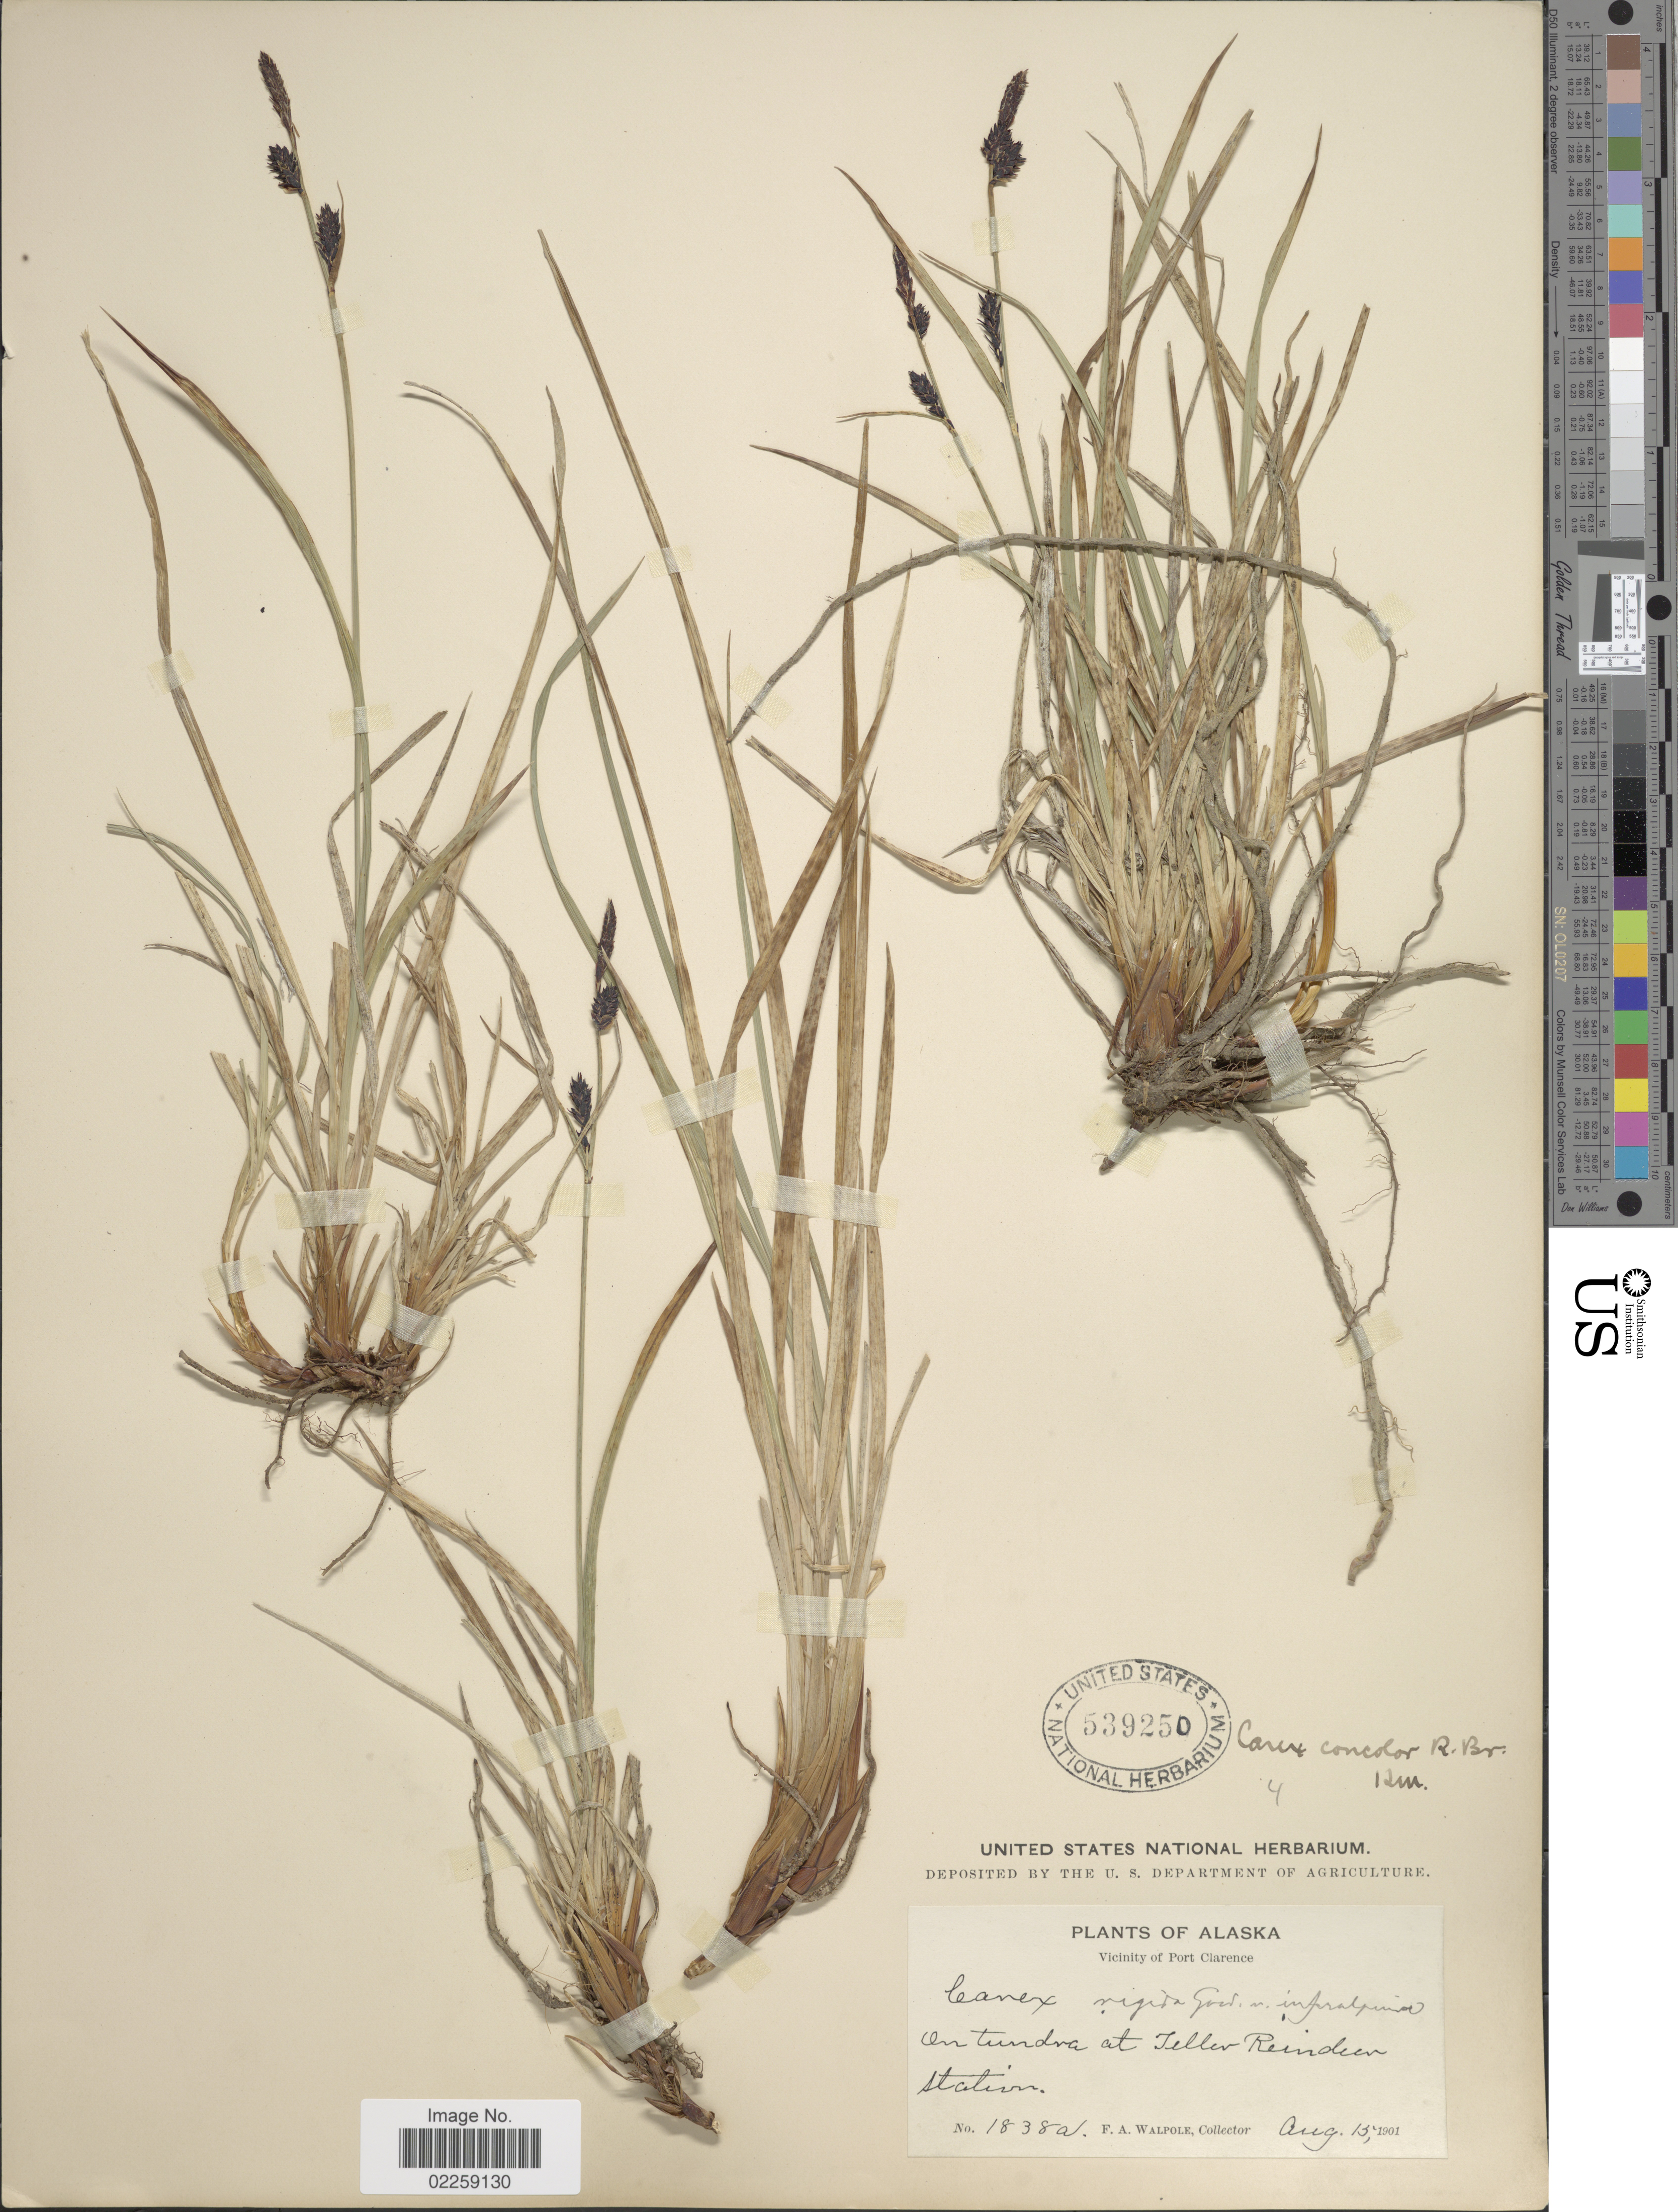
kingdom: Plantae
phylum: Tracheophyta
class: Liliopsida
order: Poales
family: Cyperaceae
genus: Carex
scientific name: Carex bigelowii subsp. lugens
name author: (Holm) T.V. Egorova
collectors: F. Walpole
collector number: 1838A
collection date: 1901-08-15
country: United States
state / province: Alaska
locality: Vicinity of Port Clarence. On tundra at Teller Reindeer Station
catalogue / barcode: US 539250